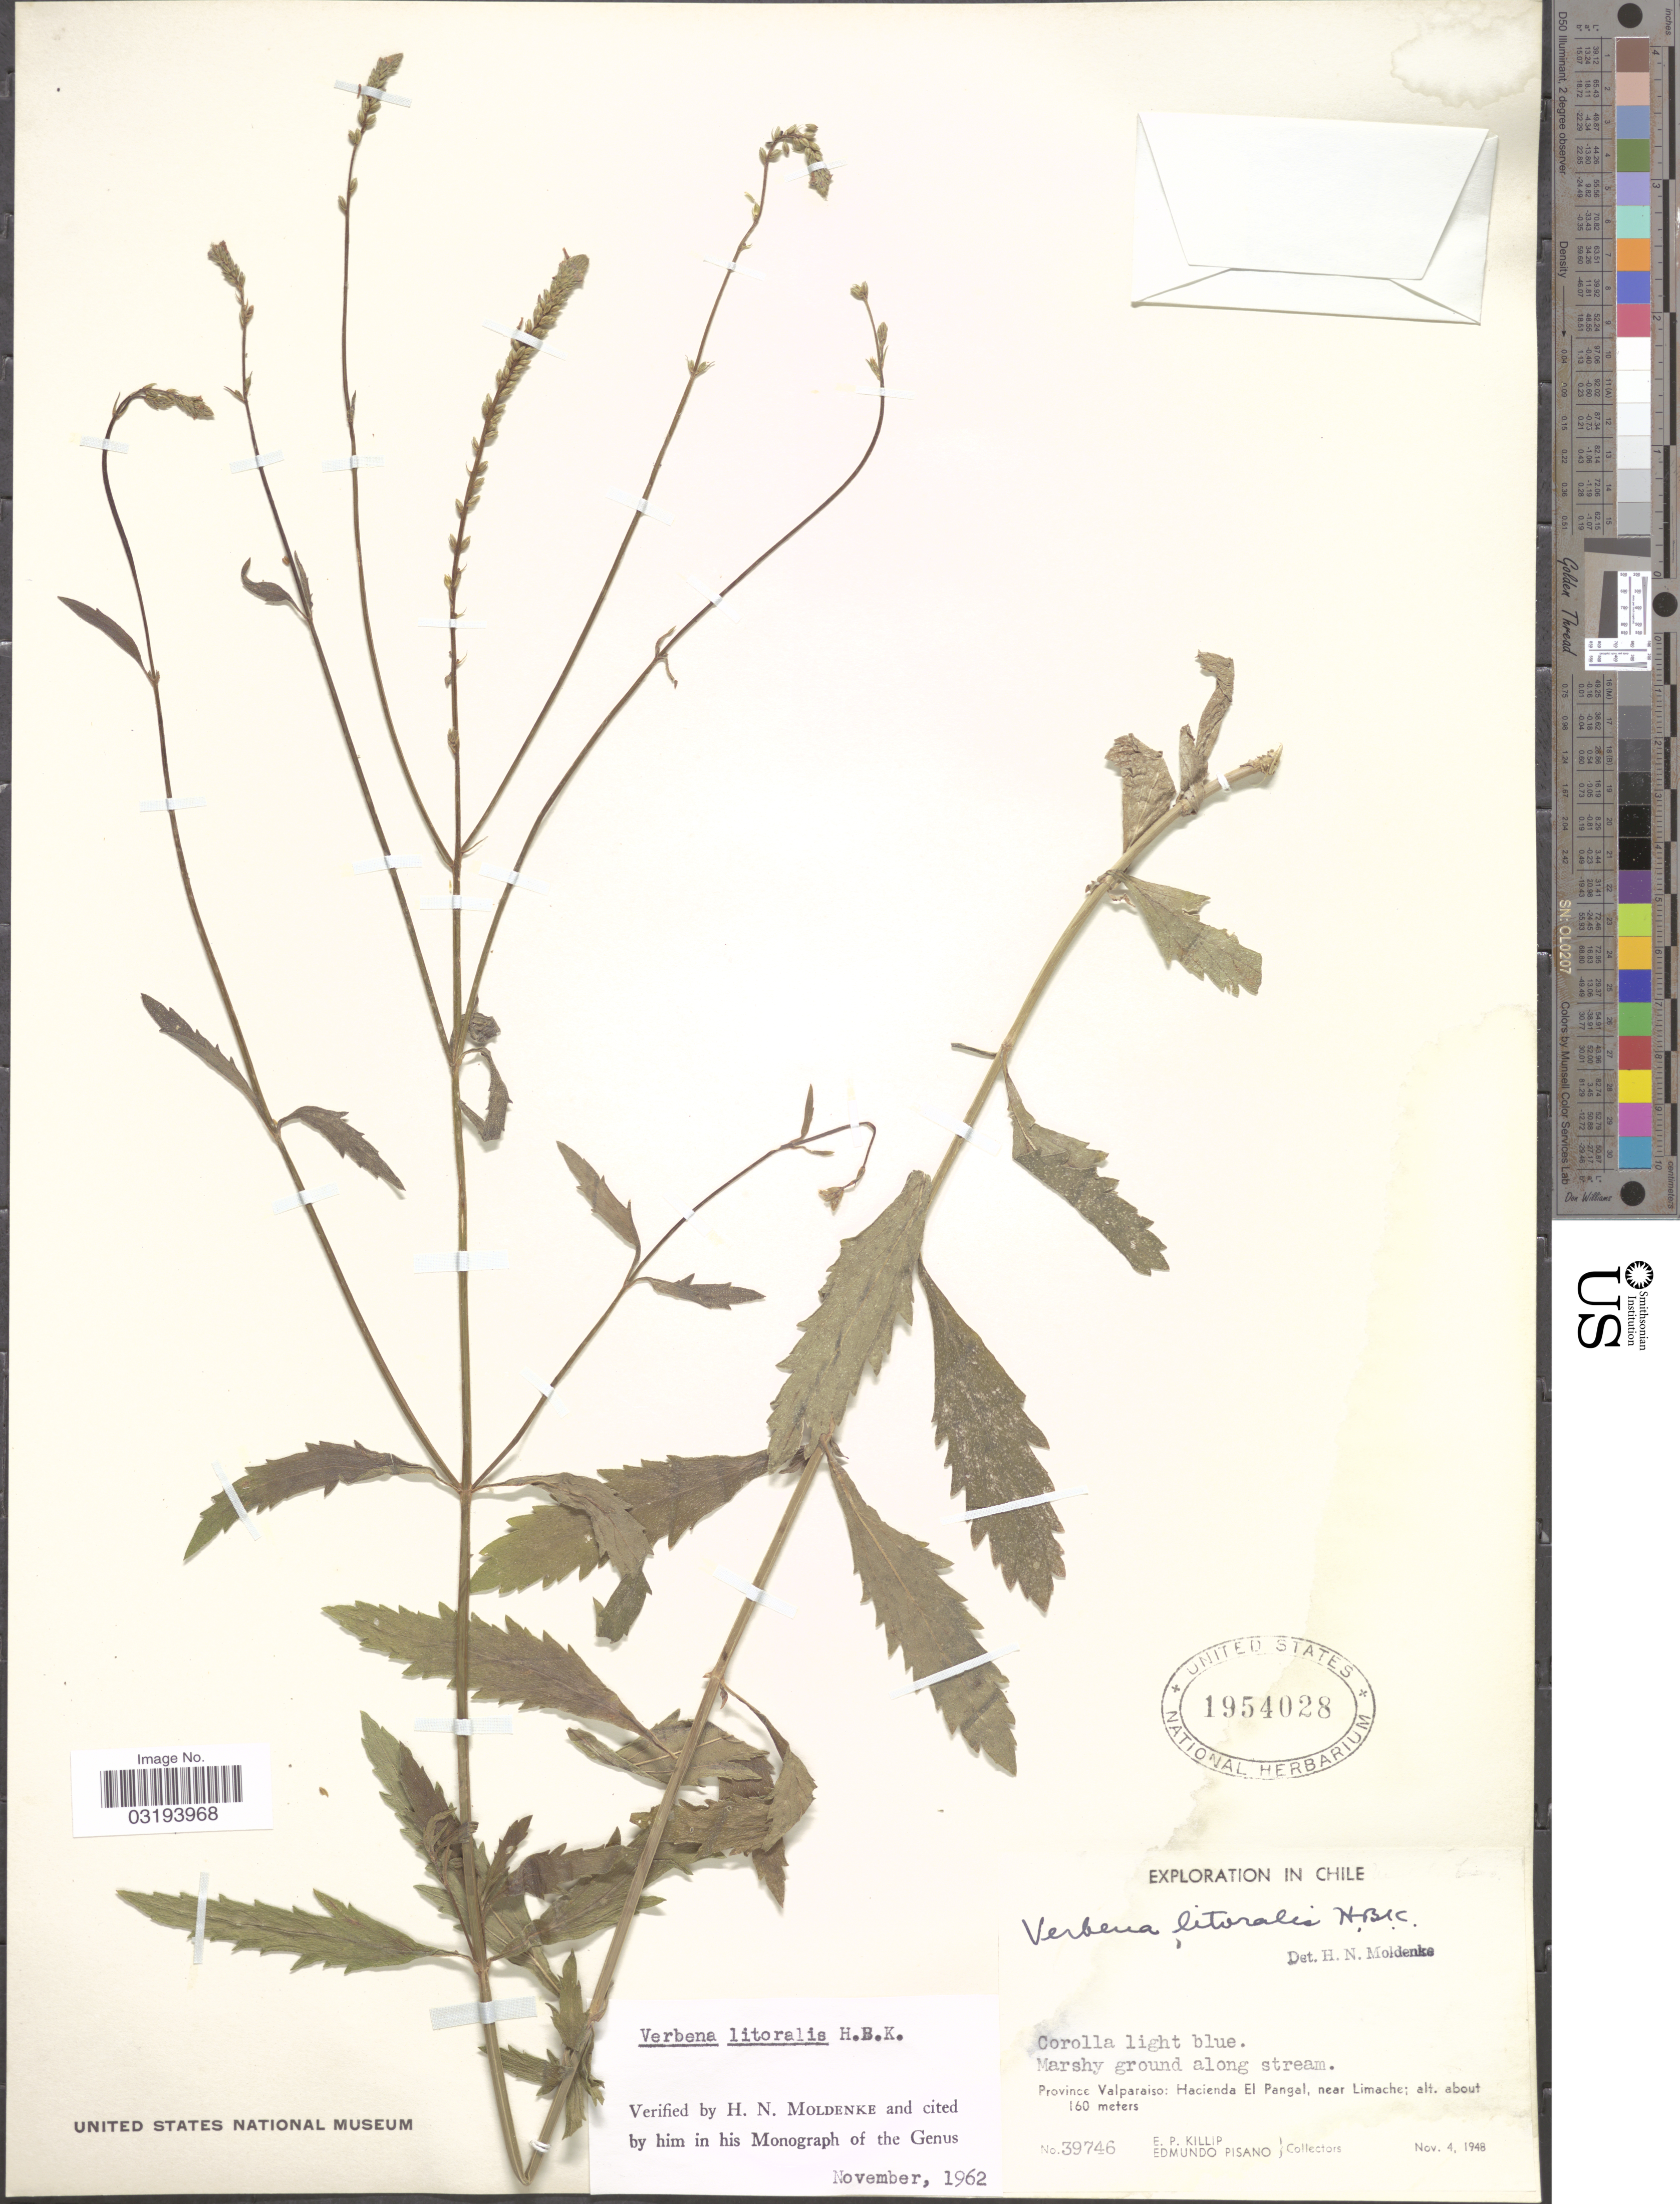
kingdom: Plantae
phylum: Tracheophyta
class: Magnoliopsida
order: Lamiales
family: Verbenaceae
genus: Verbena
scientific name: Verbena litoralis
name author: Kunth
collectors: E. P. Killip & E. Pisano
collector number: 39746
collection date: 1948-11-04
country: Chile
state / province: Valparaíso (V)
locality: Hacienda El Pangal, near Limache.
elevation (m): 160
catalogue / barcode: US 1954028